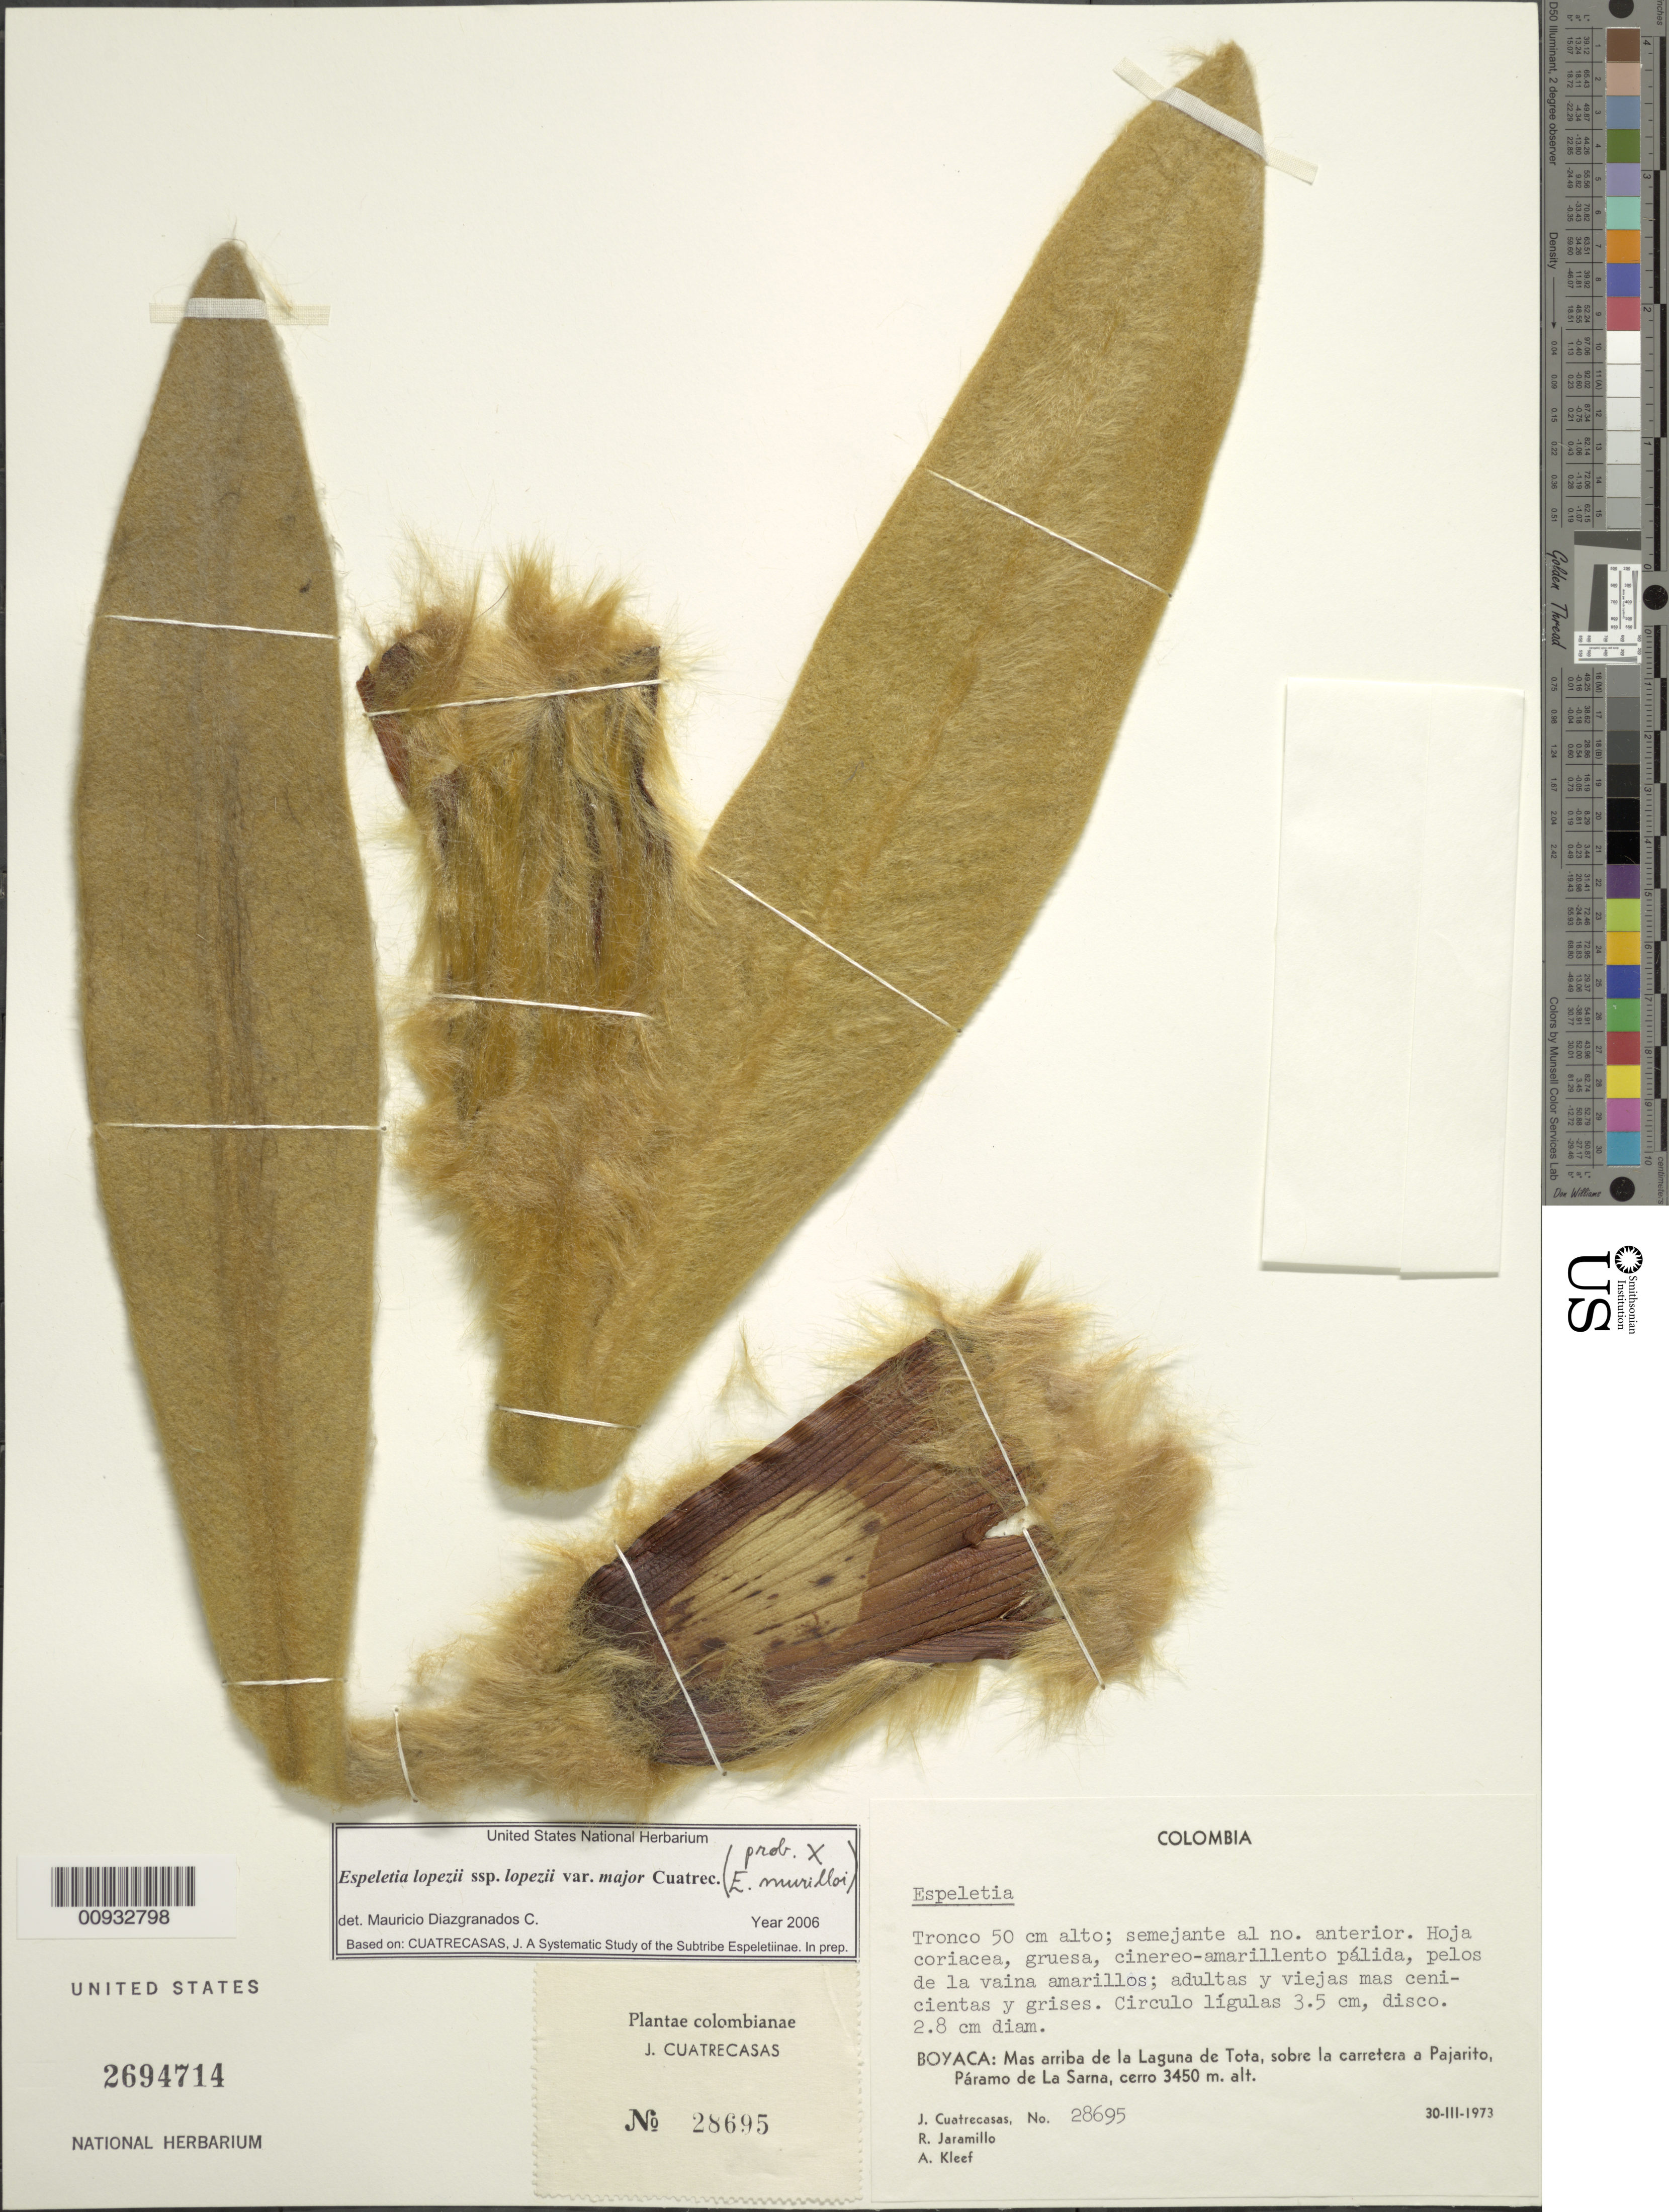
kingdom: Plantae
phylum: Tracheophyta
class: Magnoliopsida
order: Asterales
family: Asteraceae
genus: Espeletia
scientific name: Espeletia lopezii var. major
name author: Cuatrec.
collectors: J. Cuatrecasas, R. Jaramillo M. & A. Kleef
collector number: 28695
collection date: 1973-03-30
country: Colombia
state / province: Boyacá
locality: Mas arriba de la Laguna de Tota, sobre la carretera a Pajarito, Paramo de La Sarna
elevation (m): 3450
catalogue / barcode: US 2694714